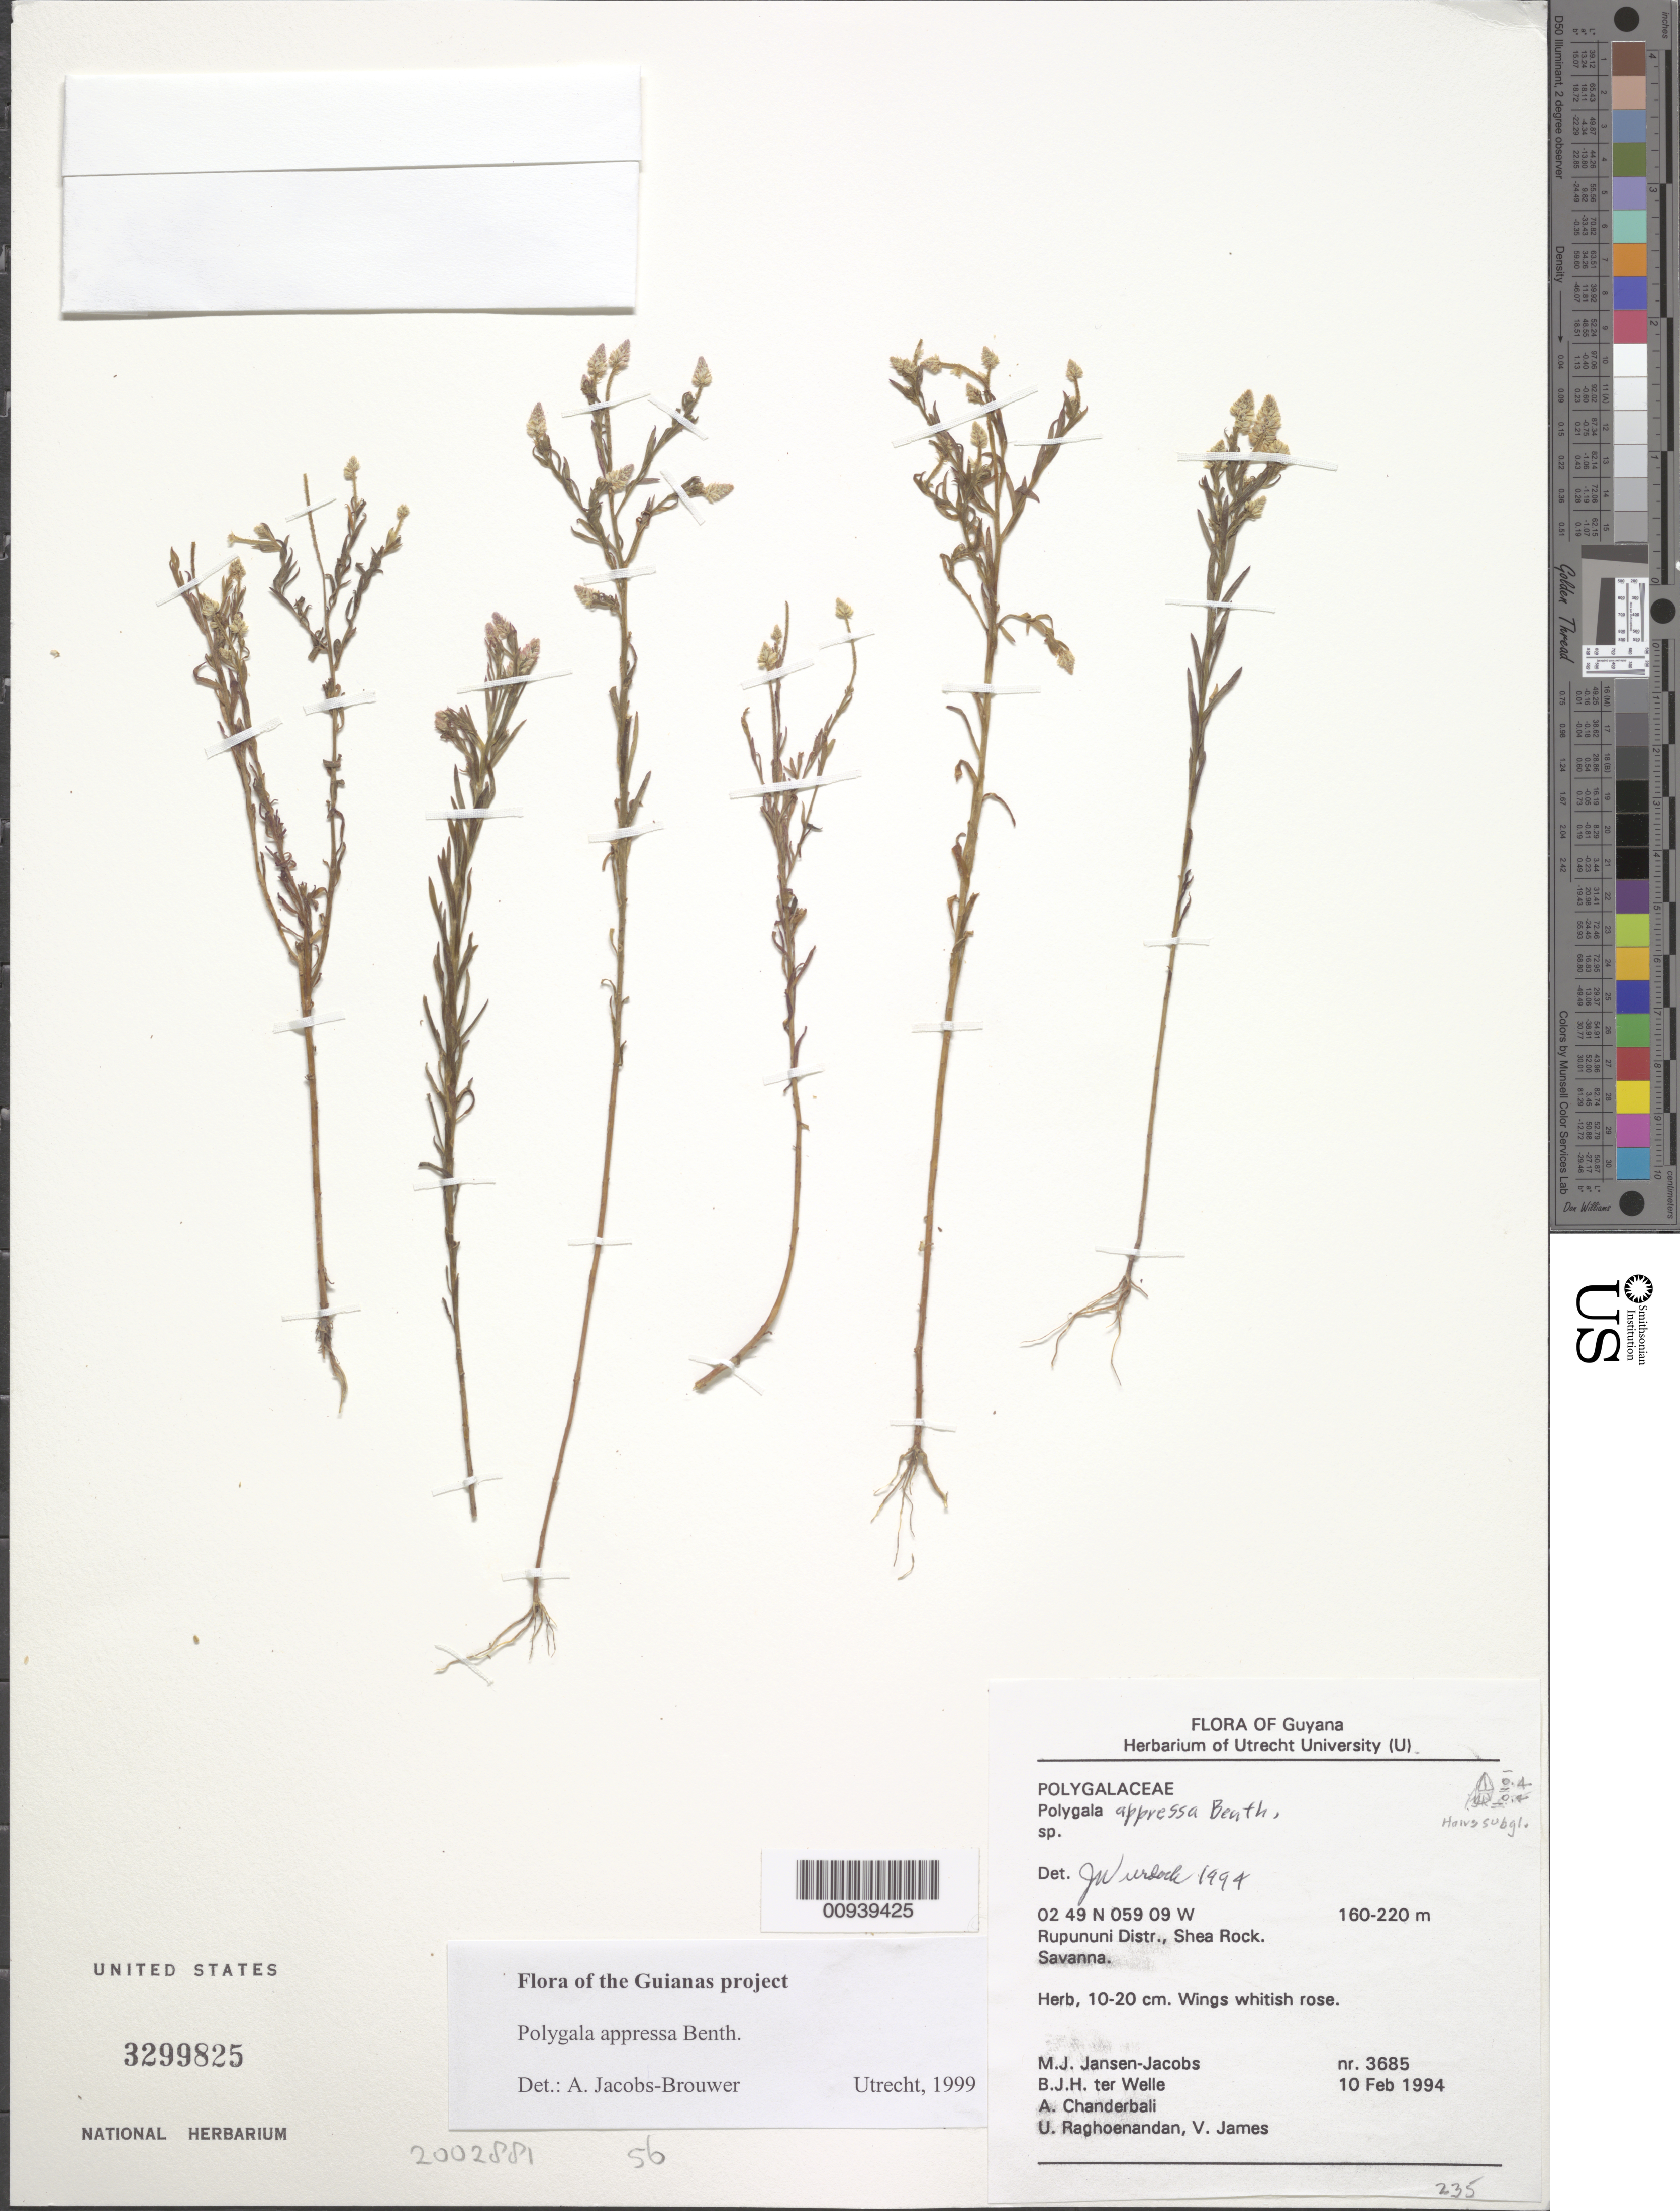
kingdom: Plantae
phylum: Tracheophyta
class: Magnoliopsida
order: Fabales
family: Polygalaceae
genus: Polygala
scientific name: Polygala appressa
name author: Benth.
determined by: Jacobs-Brouwer, A.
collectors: M. J. Jansen-Jacobs, B. Welle, A. S. Chanderbali, U. Raghoenandan & V. James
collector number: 3685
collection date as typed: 10-Feb-94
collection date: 1994-02-10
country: Guyana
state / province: U. Takutu-U. Essequibo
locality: Shea Rock, Rupununi Dist.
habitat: Savanna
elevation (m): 160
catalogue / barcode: US 3299825